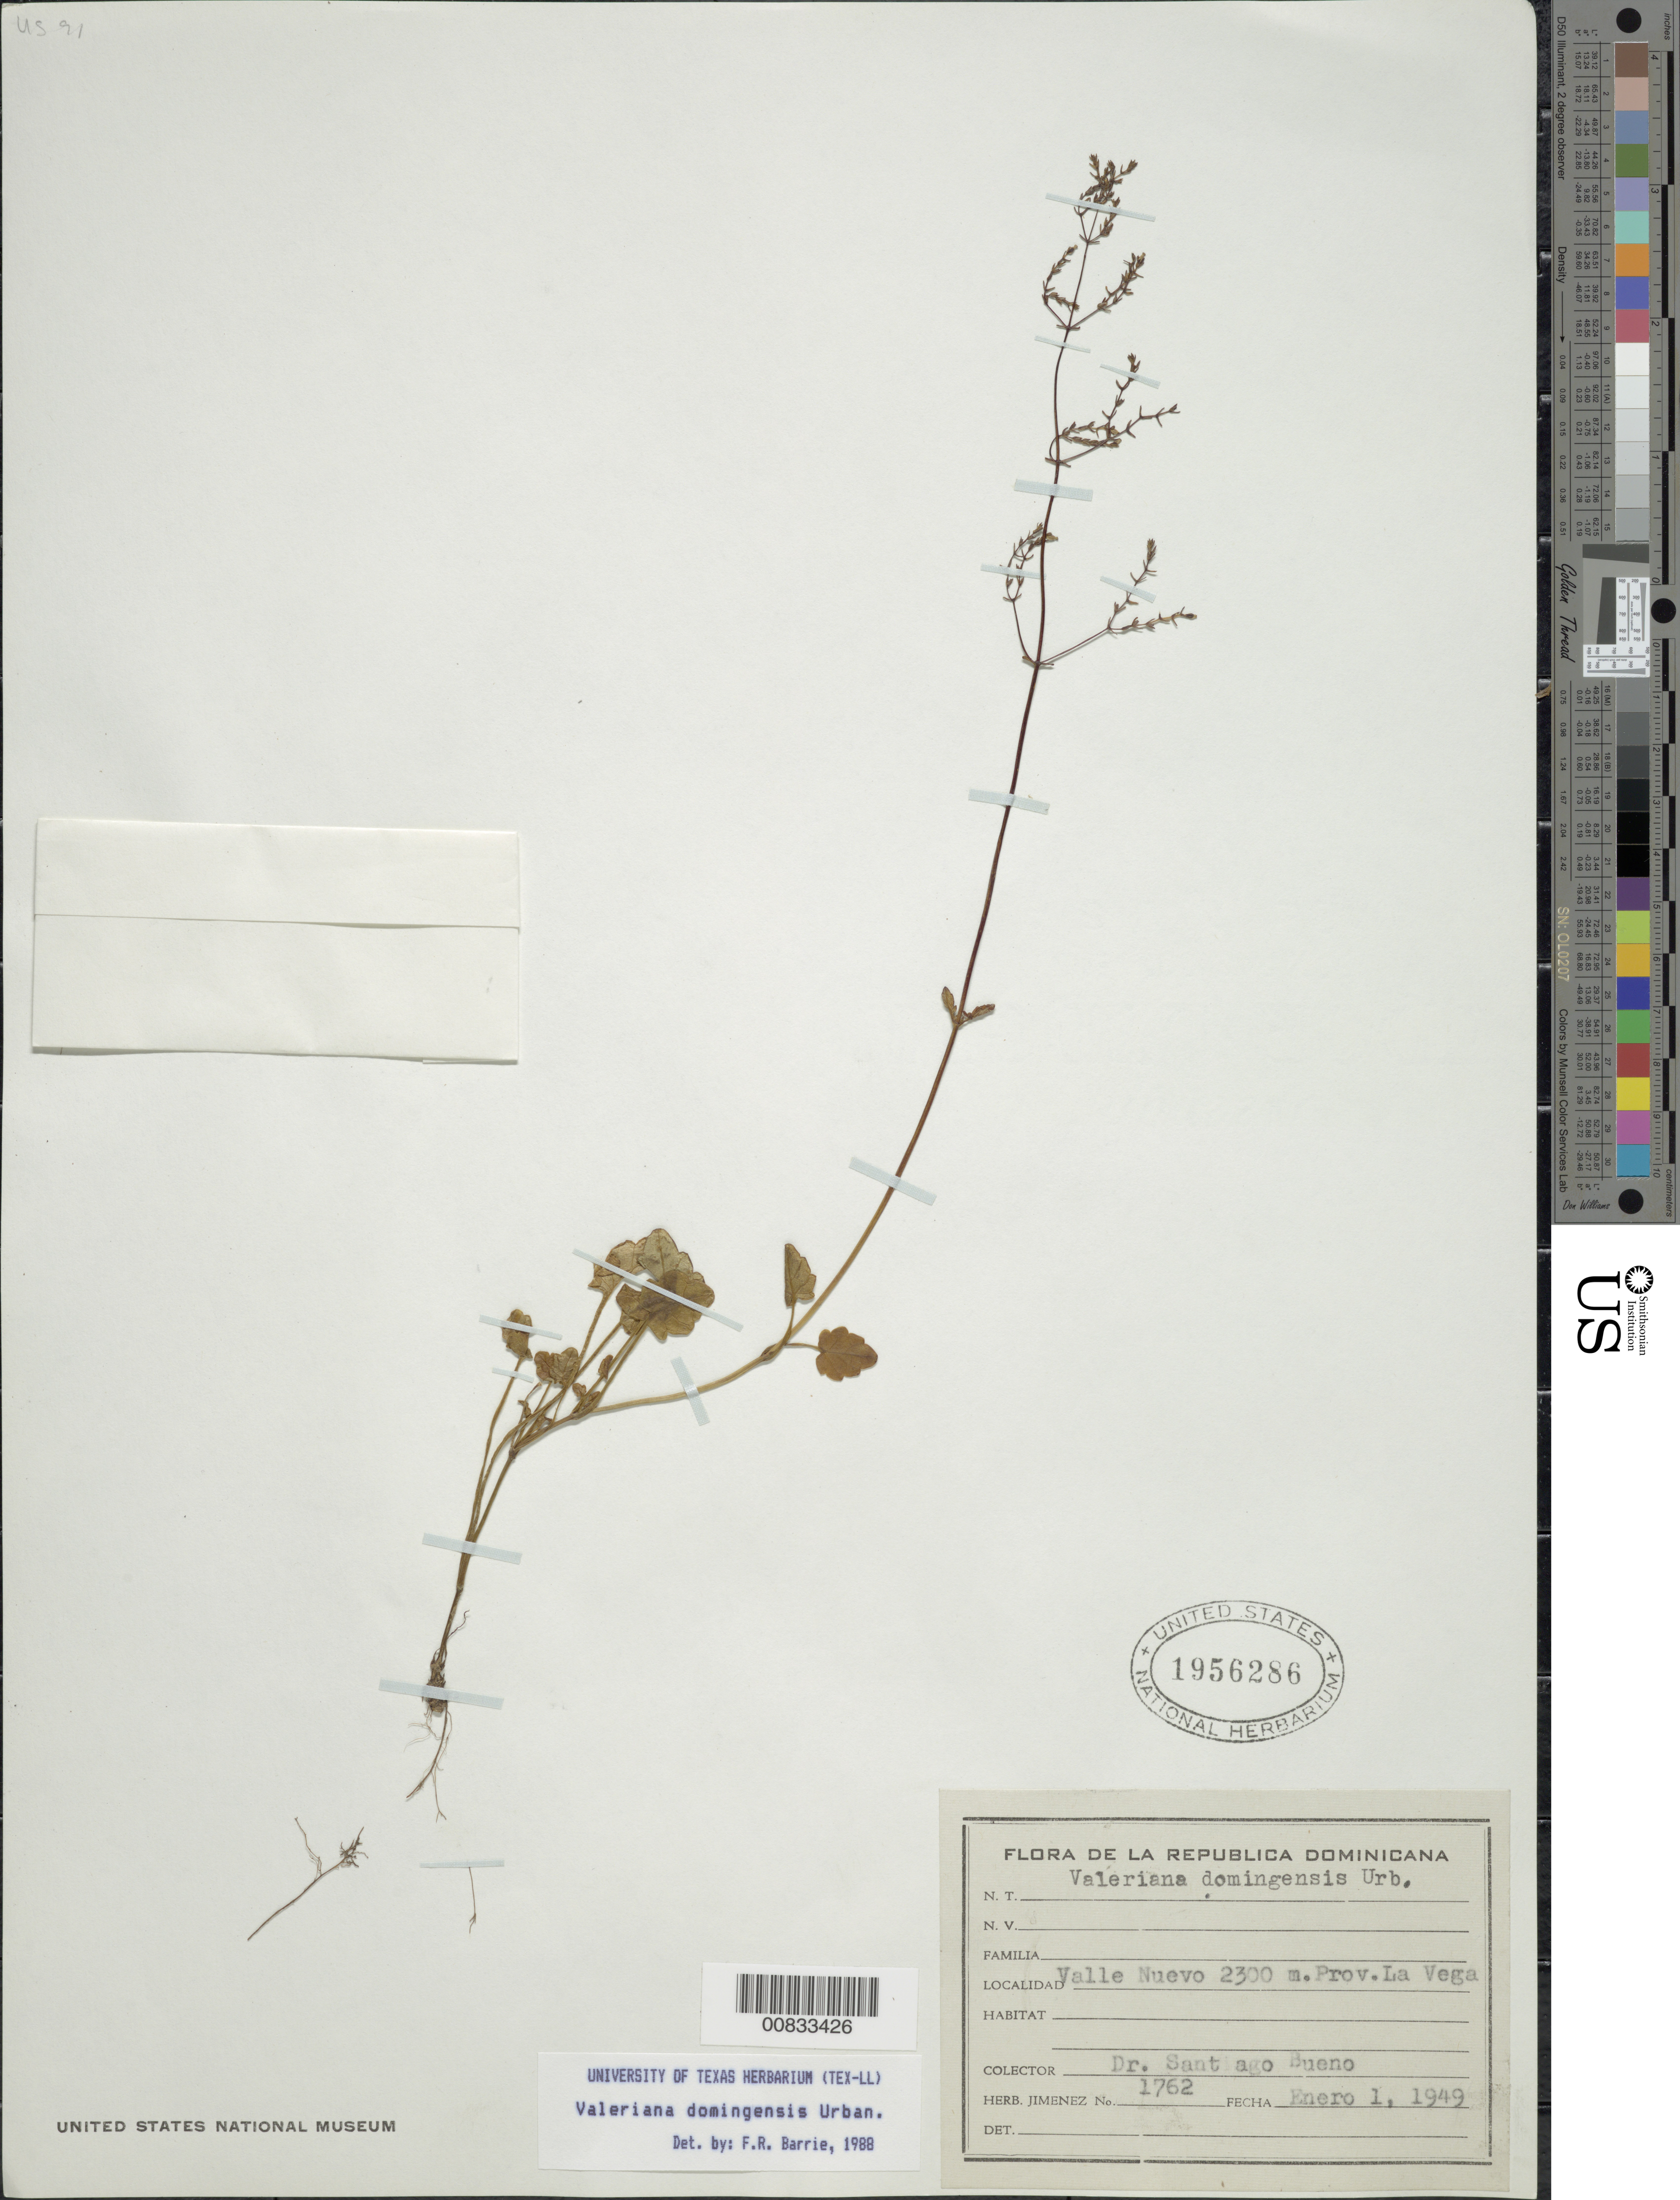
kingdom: Plantae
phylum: Tracheophyta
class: Magnoliopsida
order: Dipsacales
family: Caprifoliaceae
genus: Valeriana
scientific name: Valeriana domingensis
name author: Urb.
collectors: S. Bueno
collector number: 1762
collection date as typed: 01 Jan 1949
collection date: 1949-01-01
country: Dominican Republic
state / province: La Vega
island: Hispaniola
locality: Valle Nuevo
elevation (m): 2300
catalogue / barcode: US 1956286